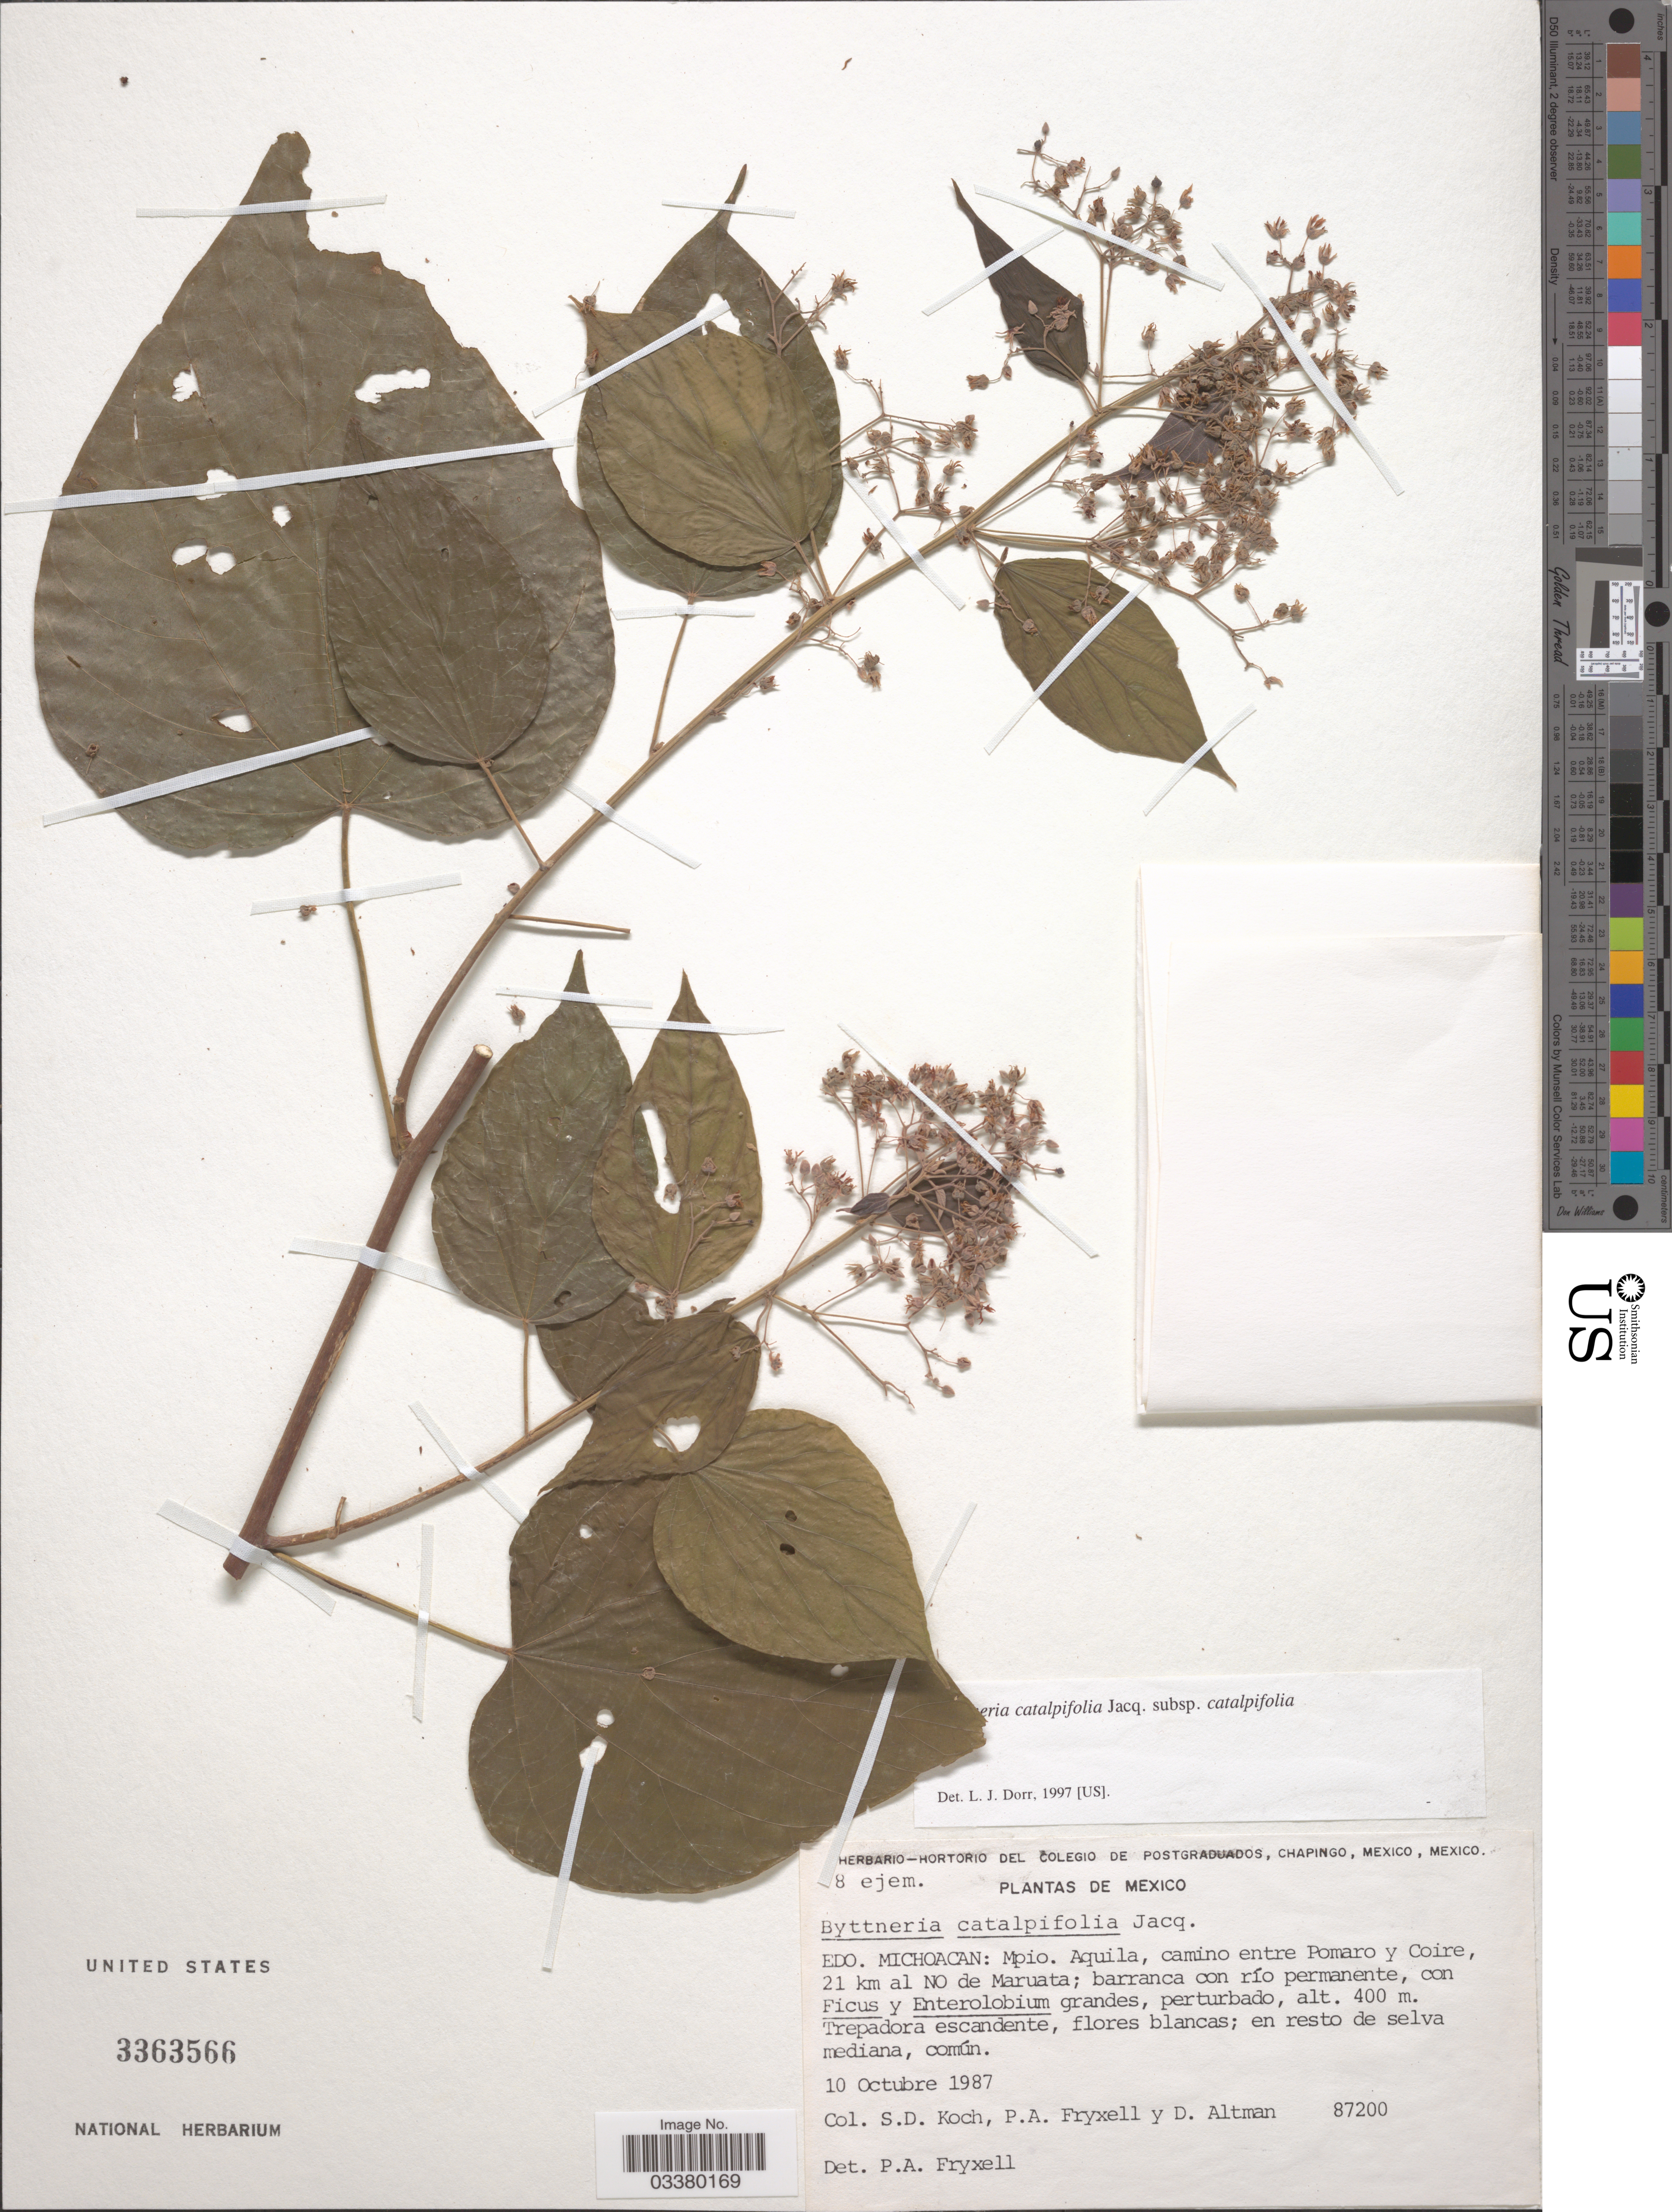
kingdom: Plantae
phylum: Tracheophyta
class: Magnoliopsida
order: Malvales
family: Malvaceae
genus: Byttneria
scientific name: Byttneria catalpifolia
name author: Jacq.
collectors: S. Koch, P. A. Fryxell & D. Altman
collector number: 87200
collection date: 1987-10-10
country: Mexico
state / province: Michoacán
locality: Mpio. Aquila, camino entre Pomaro y Coire, 21 km al NO de Maruata.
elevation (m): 400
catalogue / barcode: US 3363566